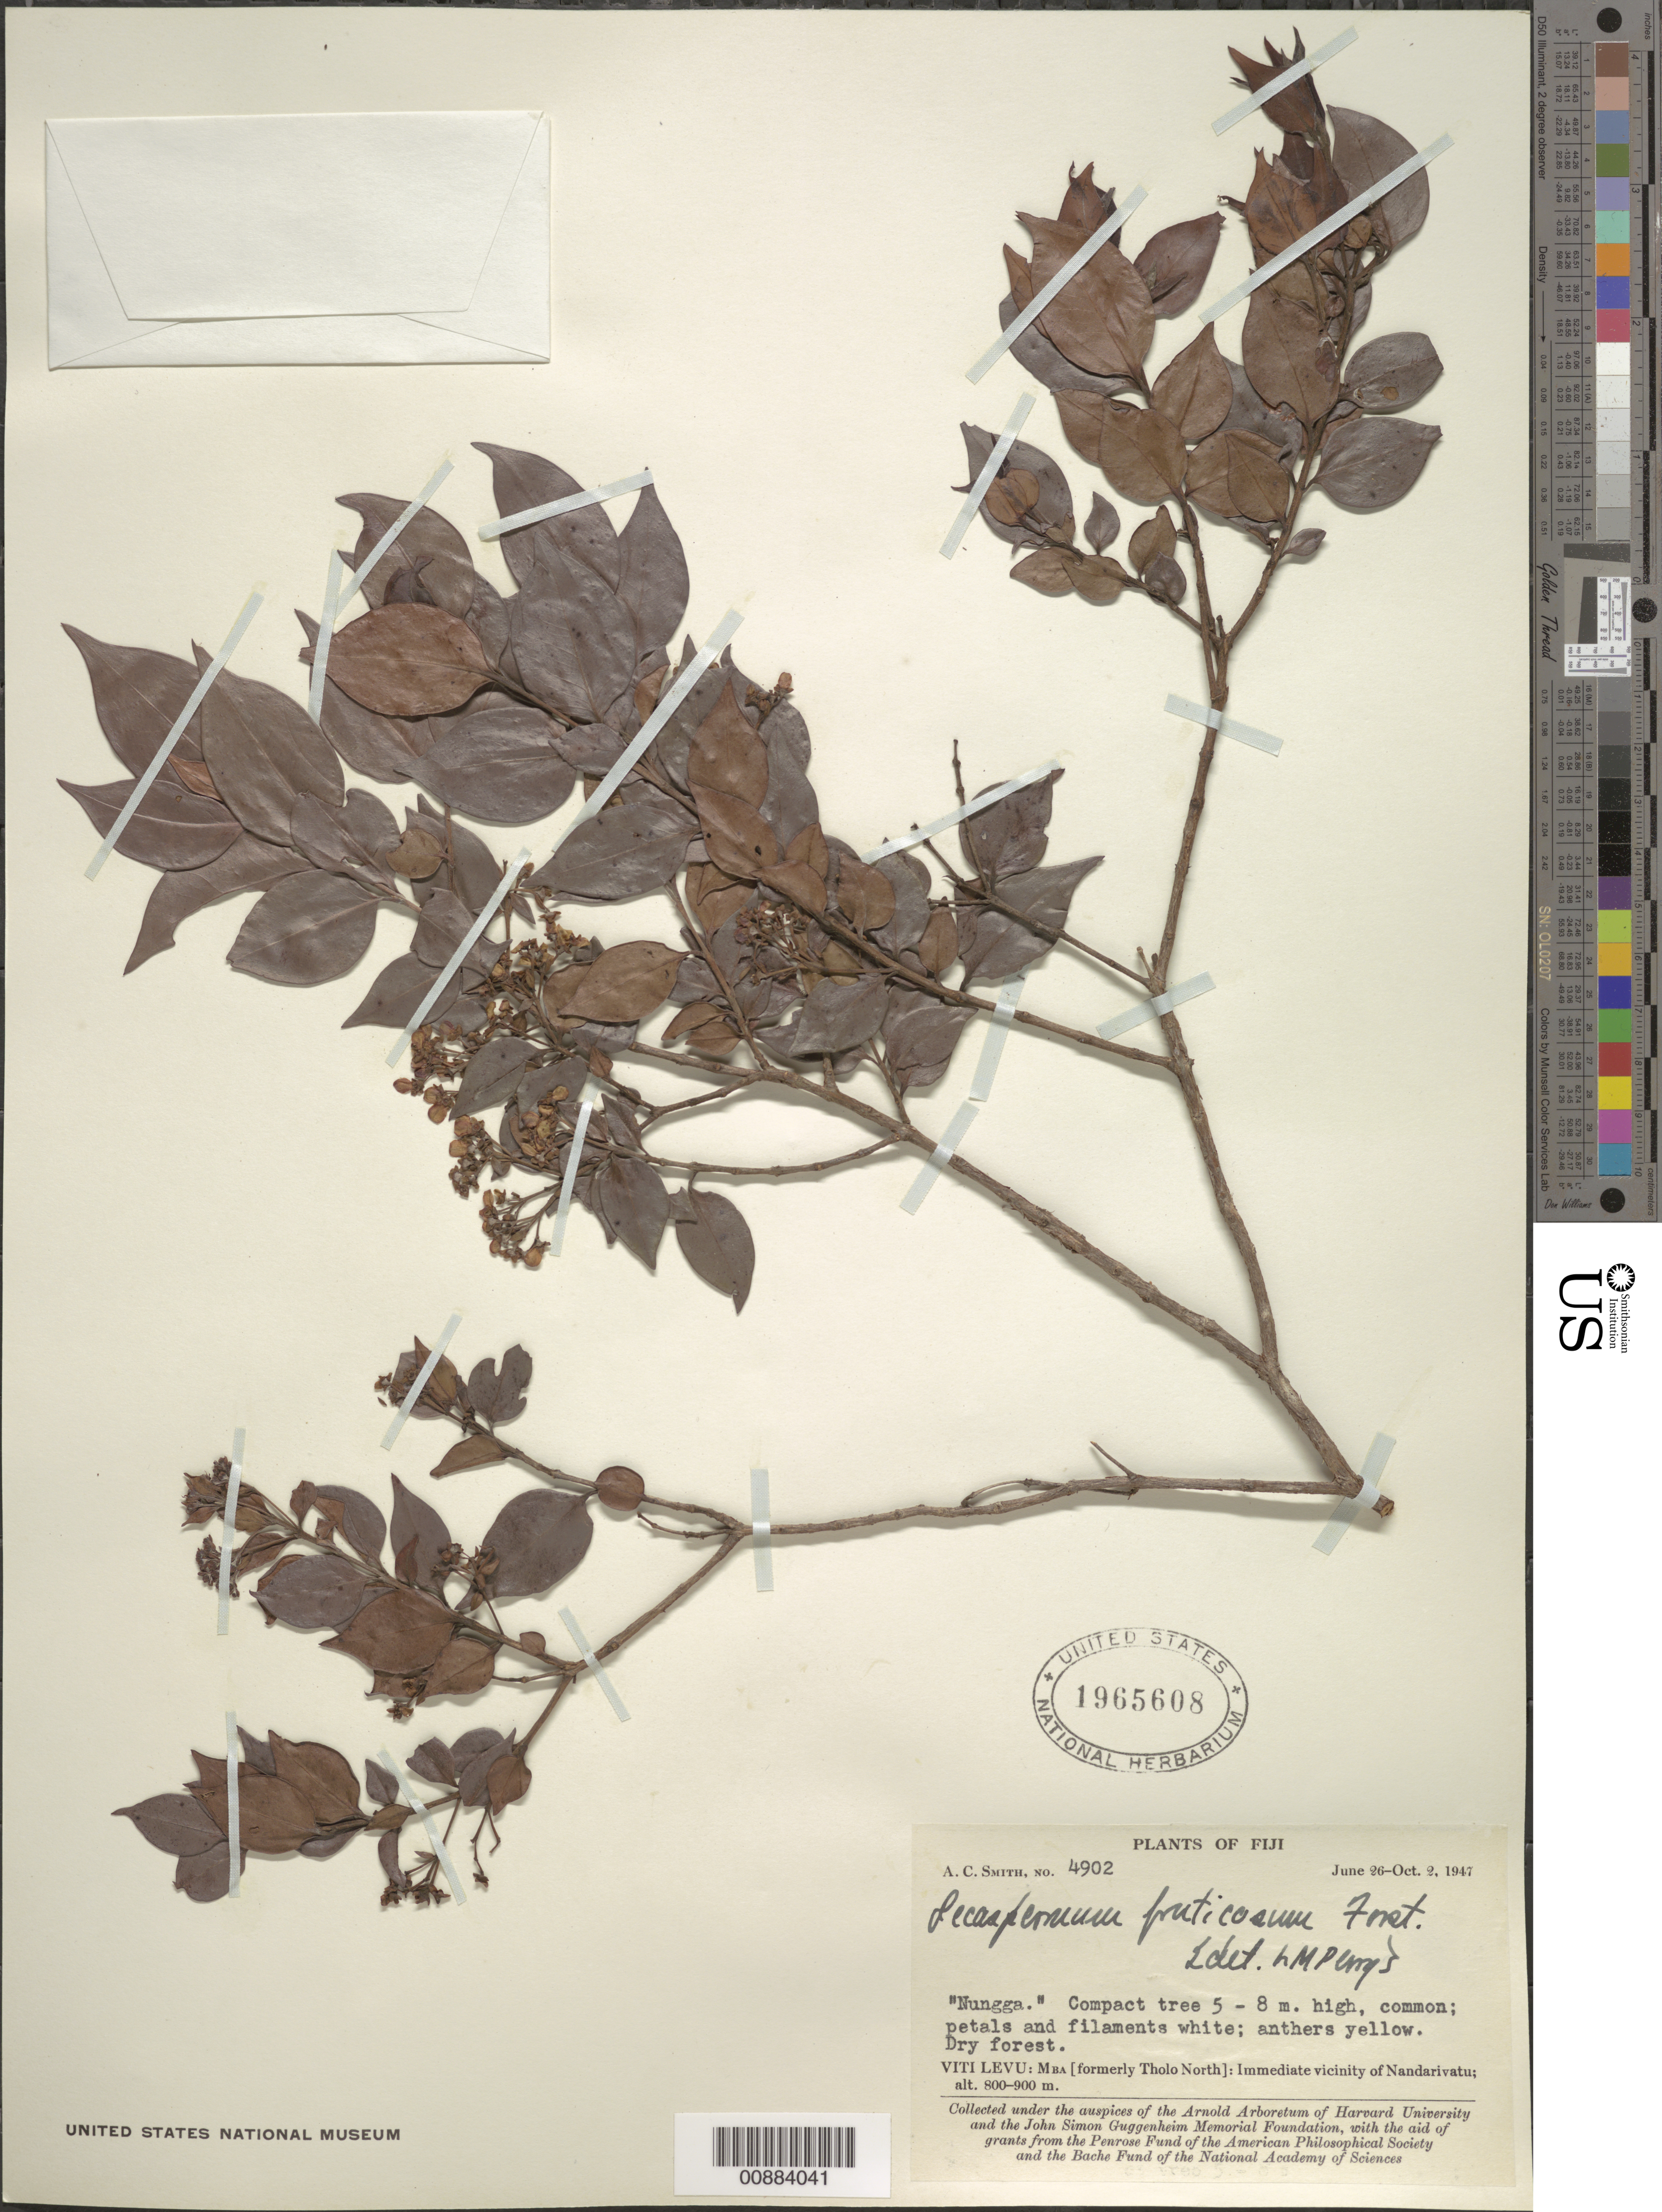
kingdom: Plantae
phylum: Tracheophyta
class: Magnoliopsida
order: Myrtales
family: Myrtaceae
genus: Decaspermum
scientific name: Decaspermum vitiense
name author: (A. Gray) Nied.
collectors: C. A. Smith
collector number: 4902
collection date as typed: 26 Jun 1947 to 02 Oct 1947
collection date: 1947-06-26/1947-10-02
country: Fiji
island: Viti Levu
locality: Mba [formerly Tholo North]: immediate vicinity of Nandarivatu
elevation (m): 800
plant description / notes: cited by A.J. Scott, Kew Bull. 34(1): 65. 1979.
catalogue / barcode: US 1965608